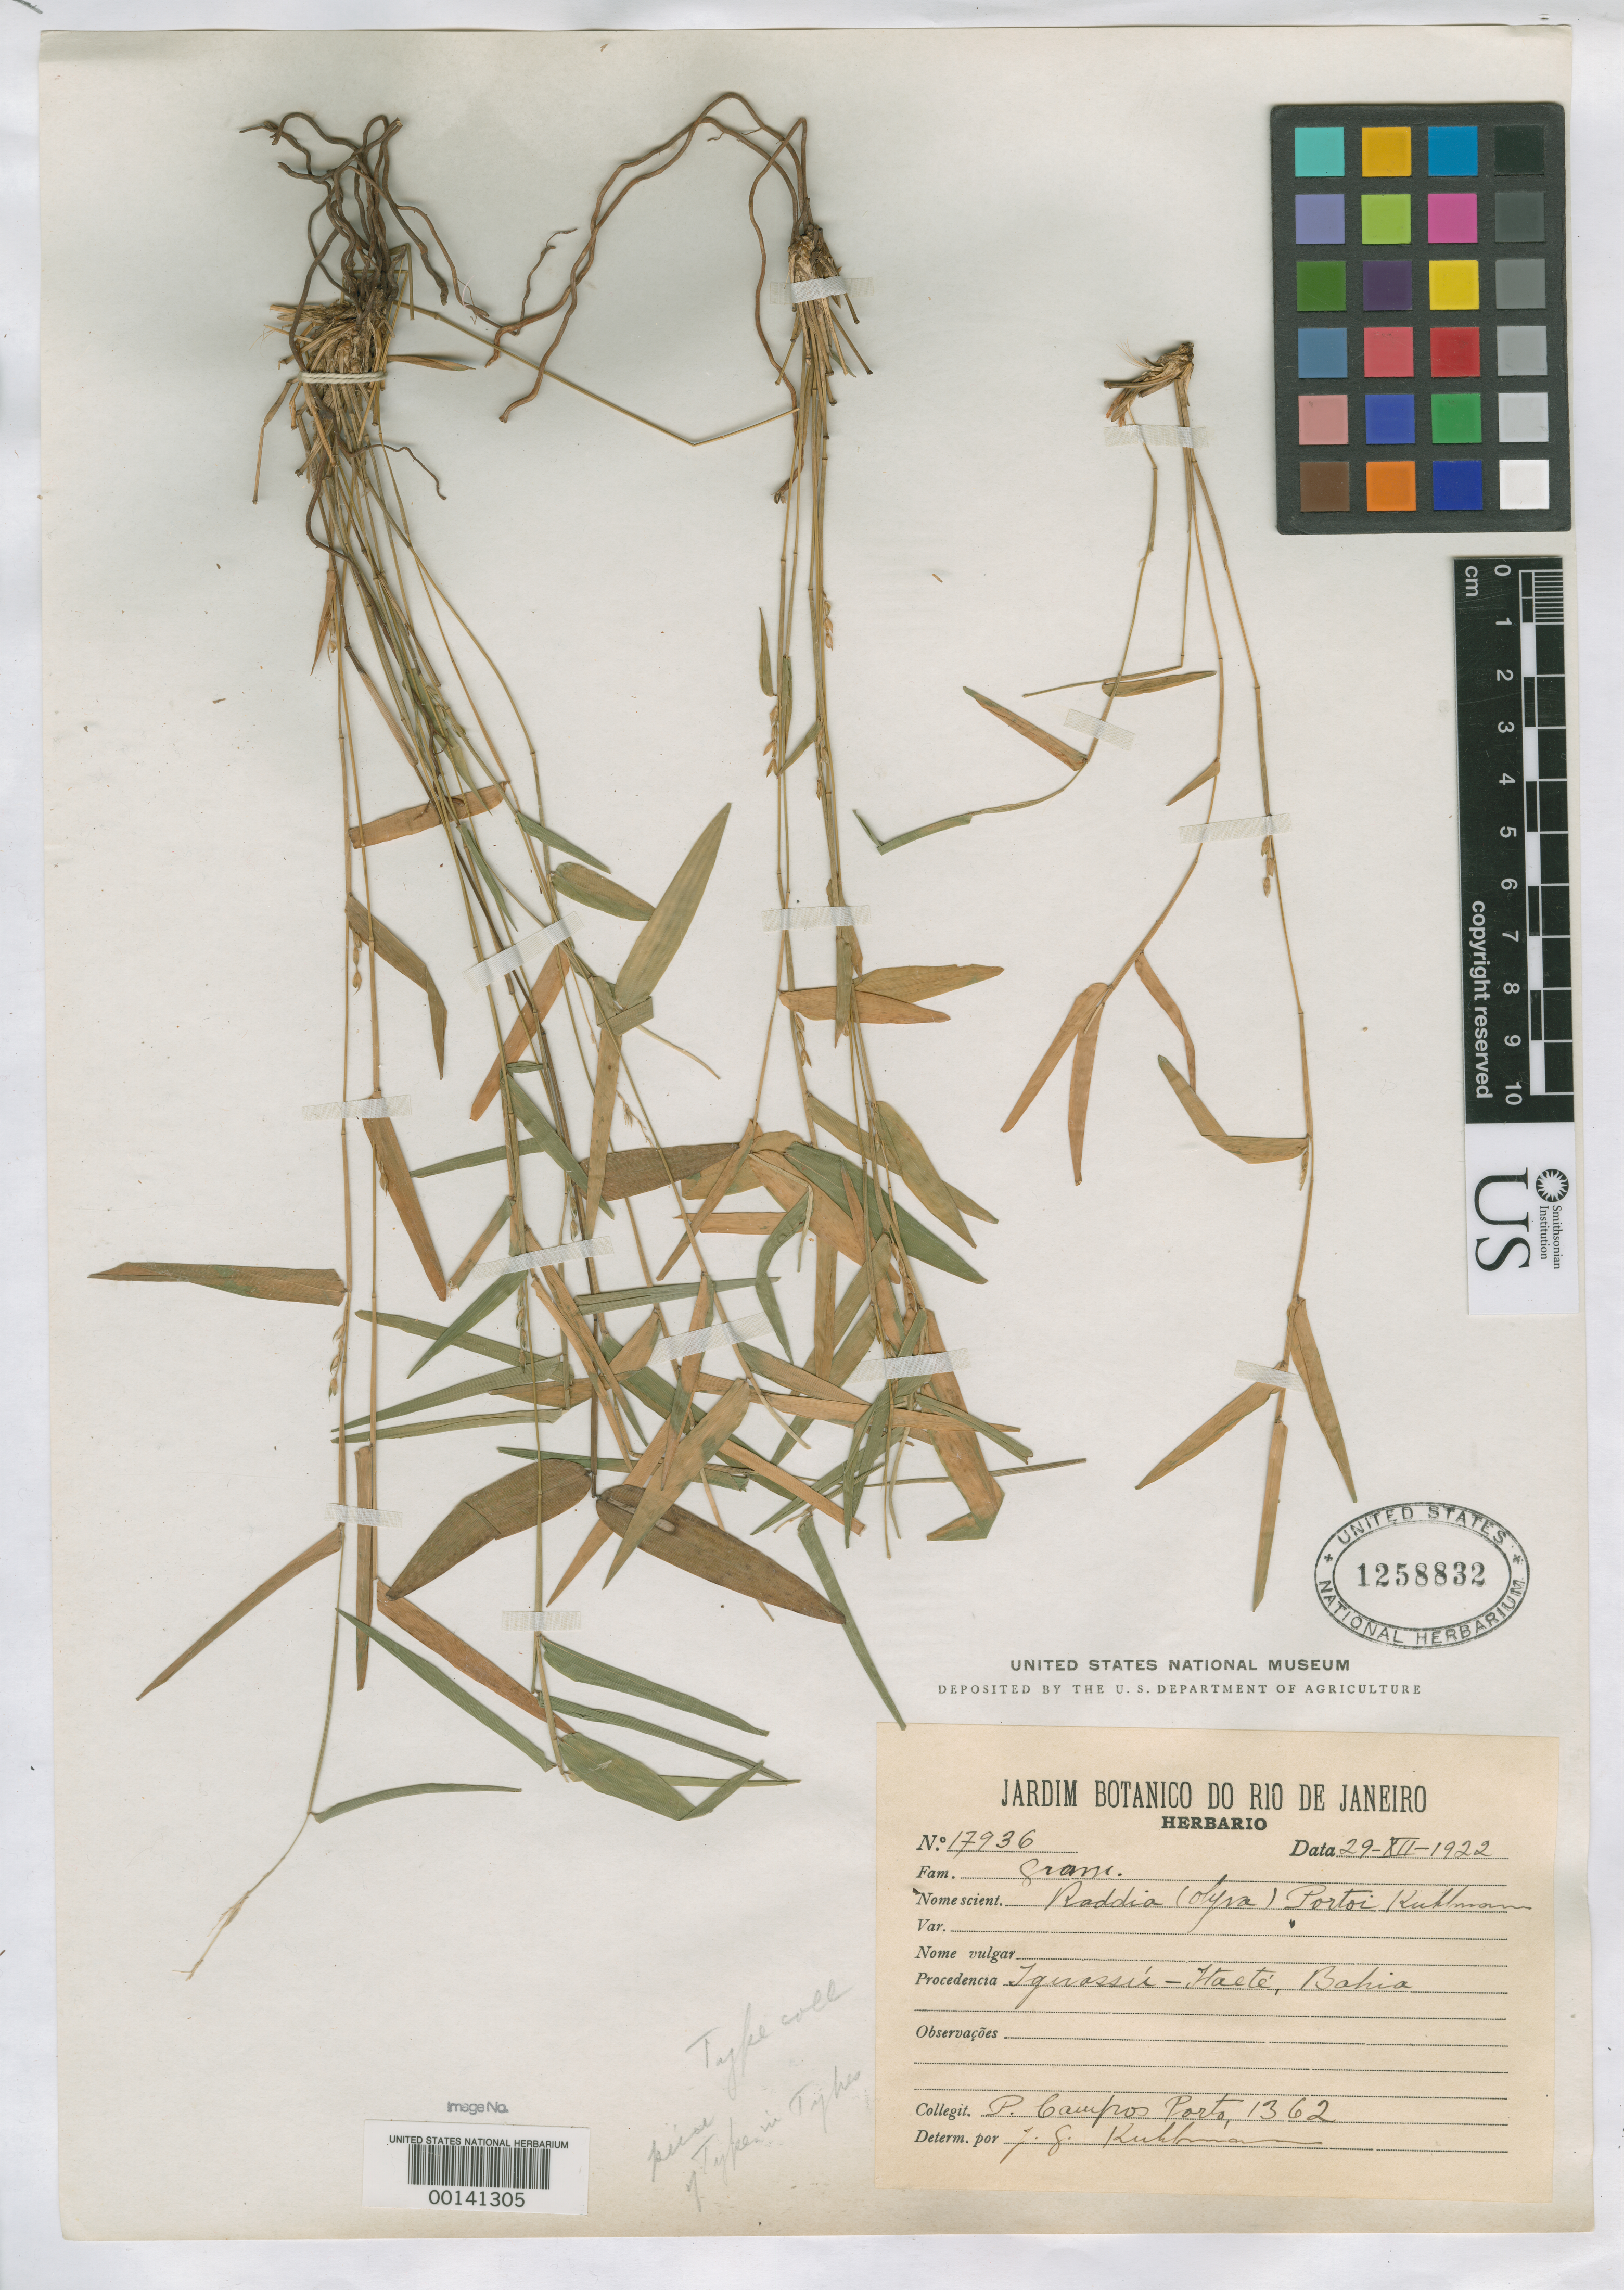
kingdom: Plantae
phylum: Tracheophyta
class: Liliopsida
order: Poales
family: Poaceae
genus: Raddia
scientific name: Raddia portoi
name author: Kuhlm.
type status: Isotype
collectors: P. C. Porto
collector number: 1362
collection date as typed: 29 Dec 1922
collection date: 1922-12-29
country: Brazil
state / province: Bahia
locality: Between Itaete and Iguassu.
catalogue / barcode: US 1258832